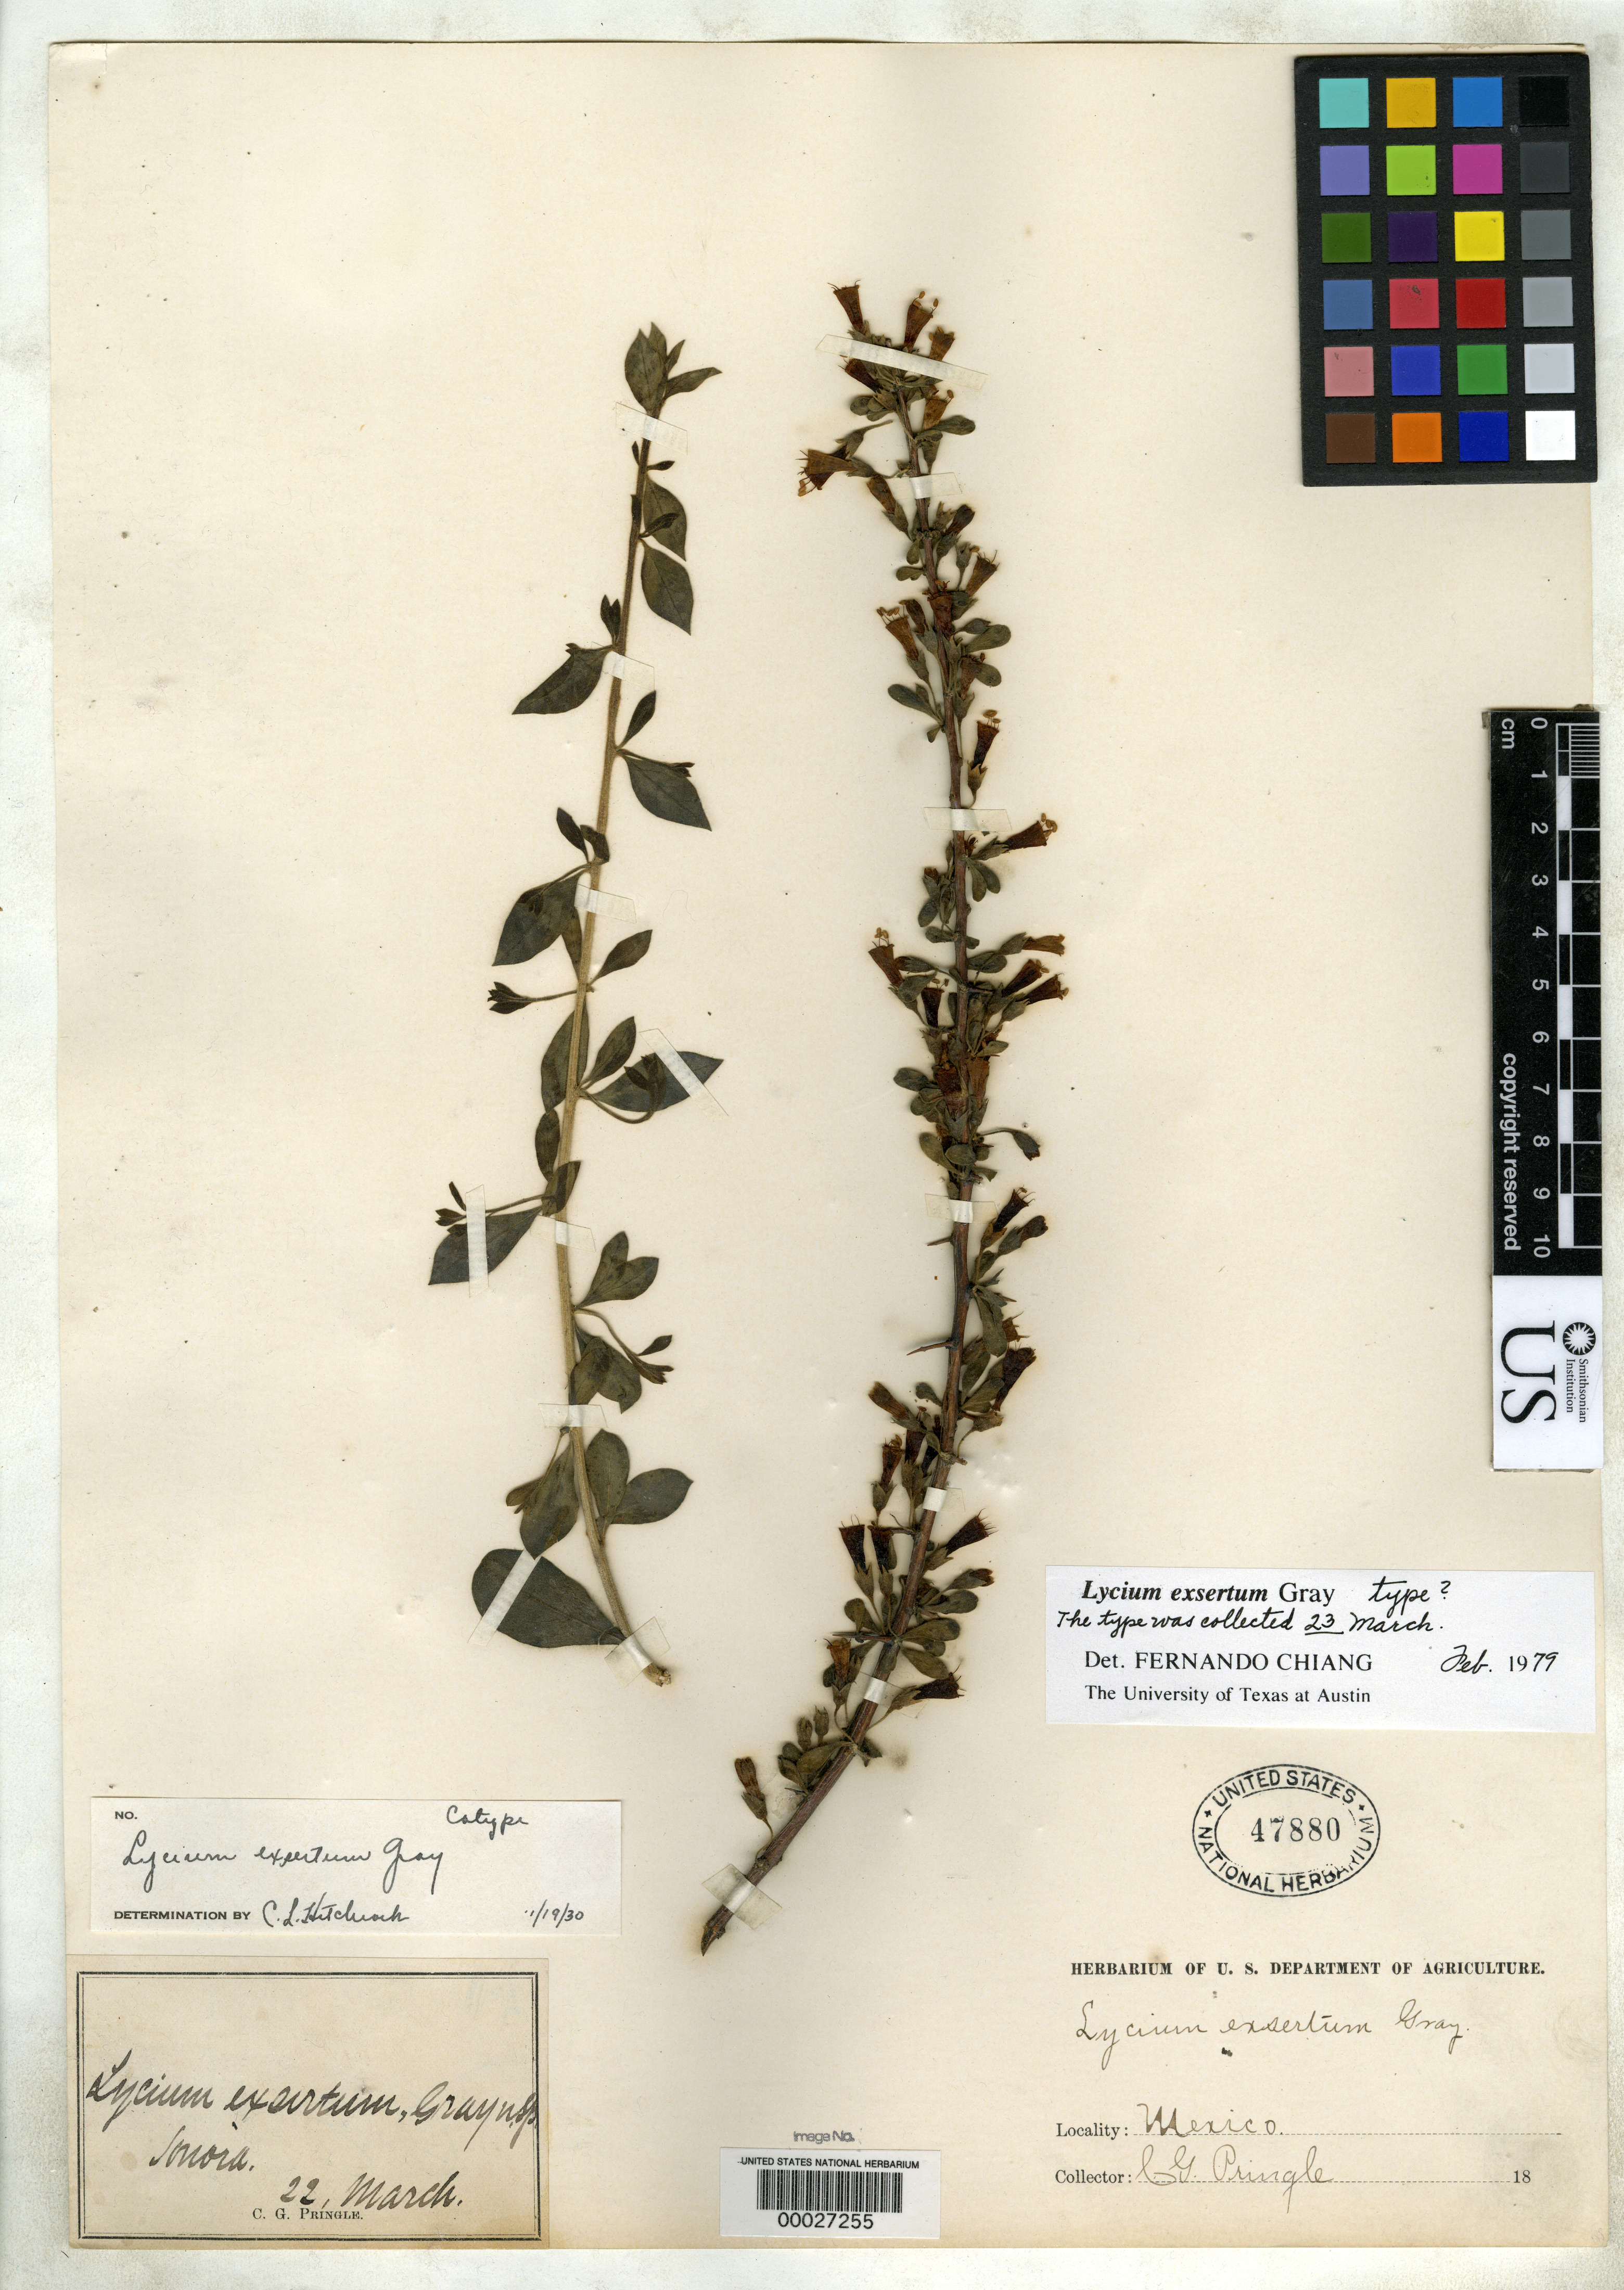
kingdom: Plantae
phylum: Tracheophyta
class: Magnoliopsida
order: Solanales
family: Solanaceae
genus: Lycium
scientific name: Lycium exsertum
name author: A. Gray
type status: Isotype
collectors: C. G. Pringle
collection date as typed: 22 Mar 1884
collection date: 1884-03-22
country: Mexico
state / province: Sonora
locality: Near Altar.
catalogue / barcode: US 47880